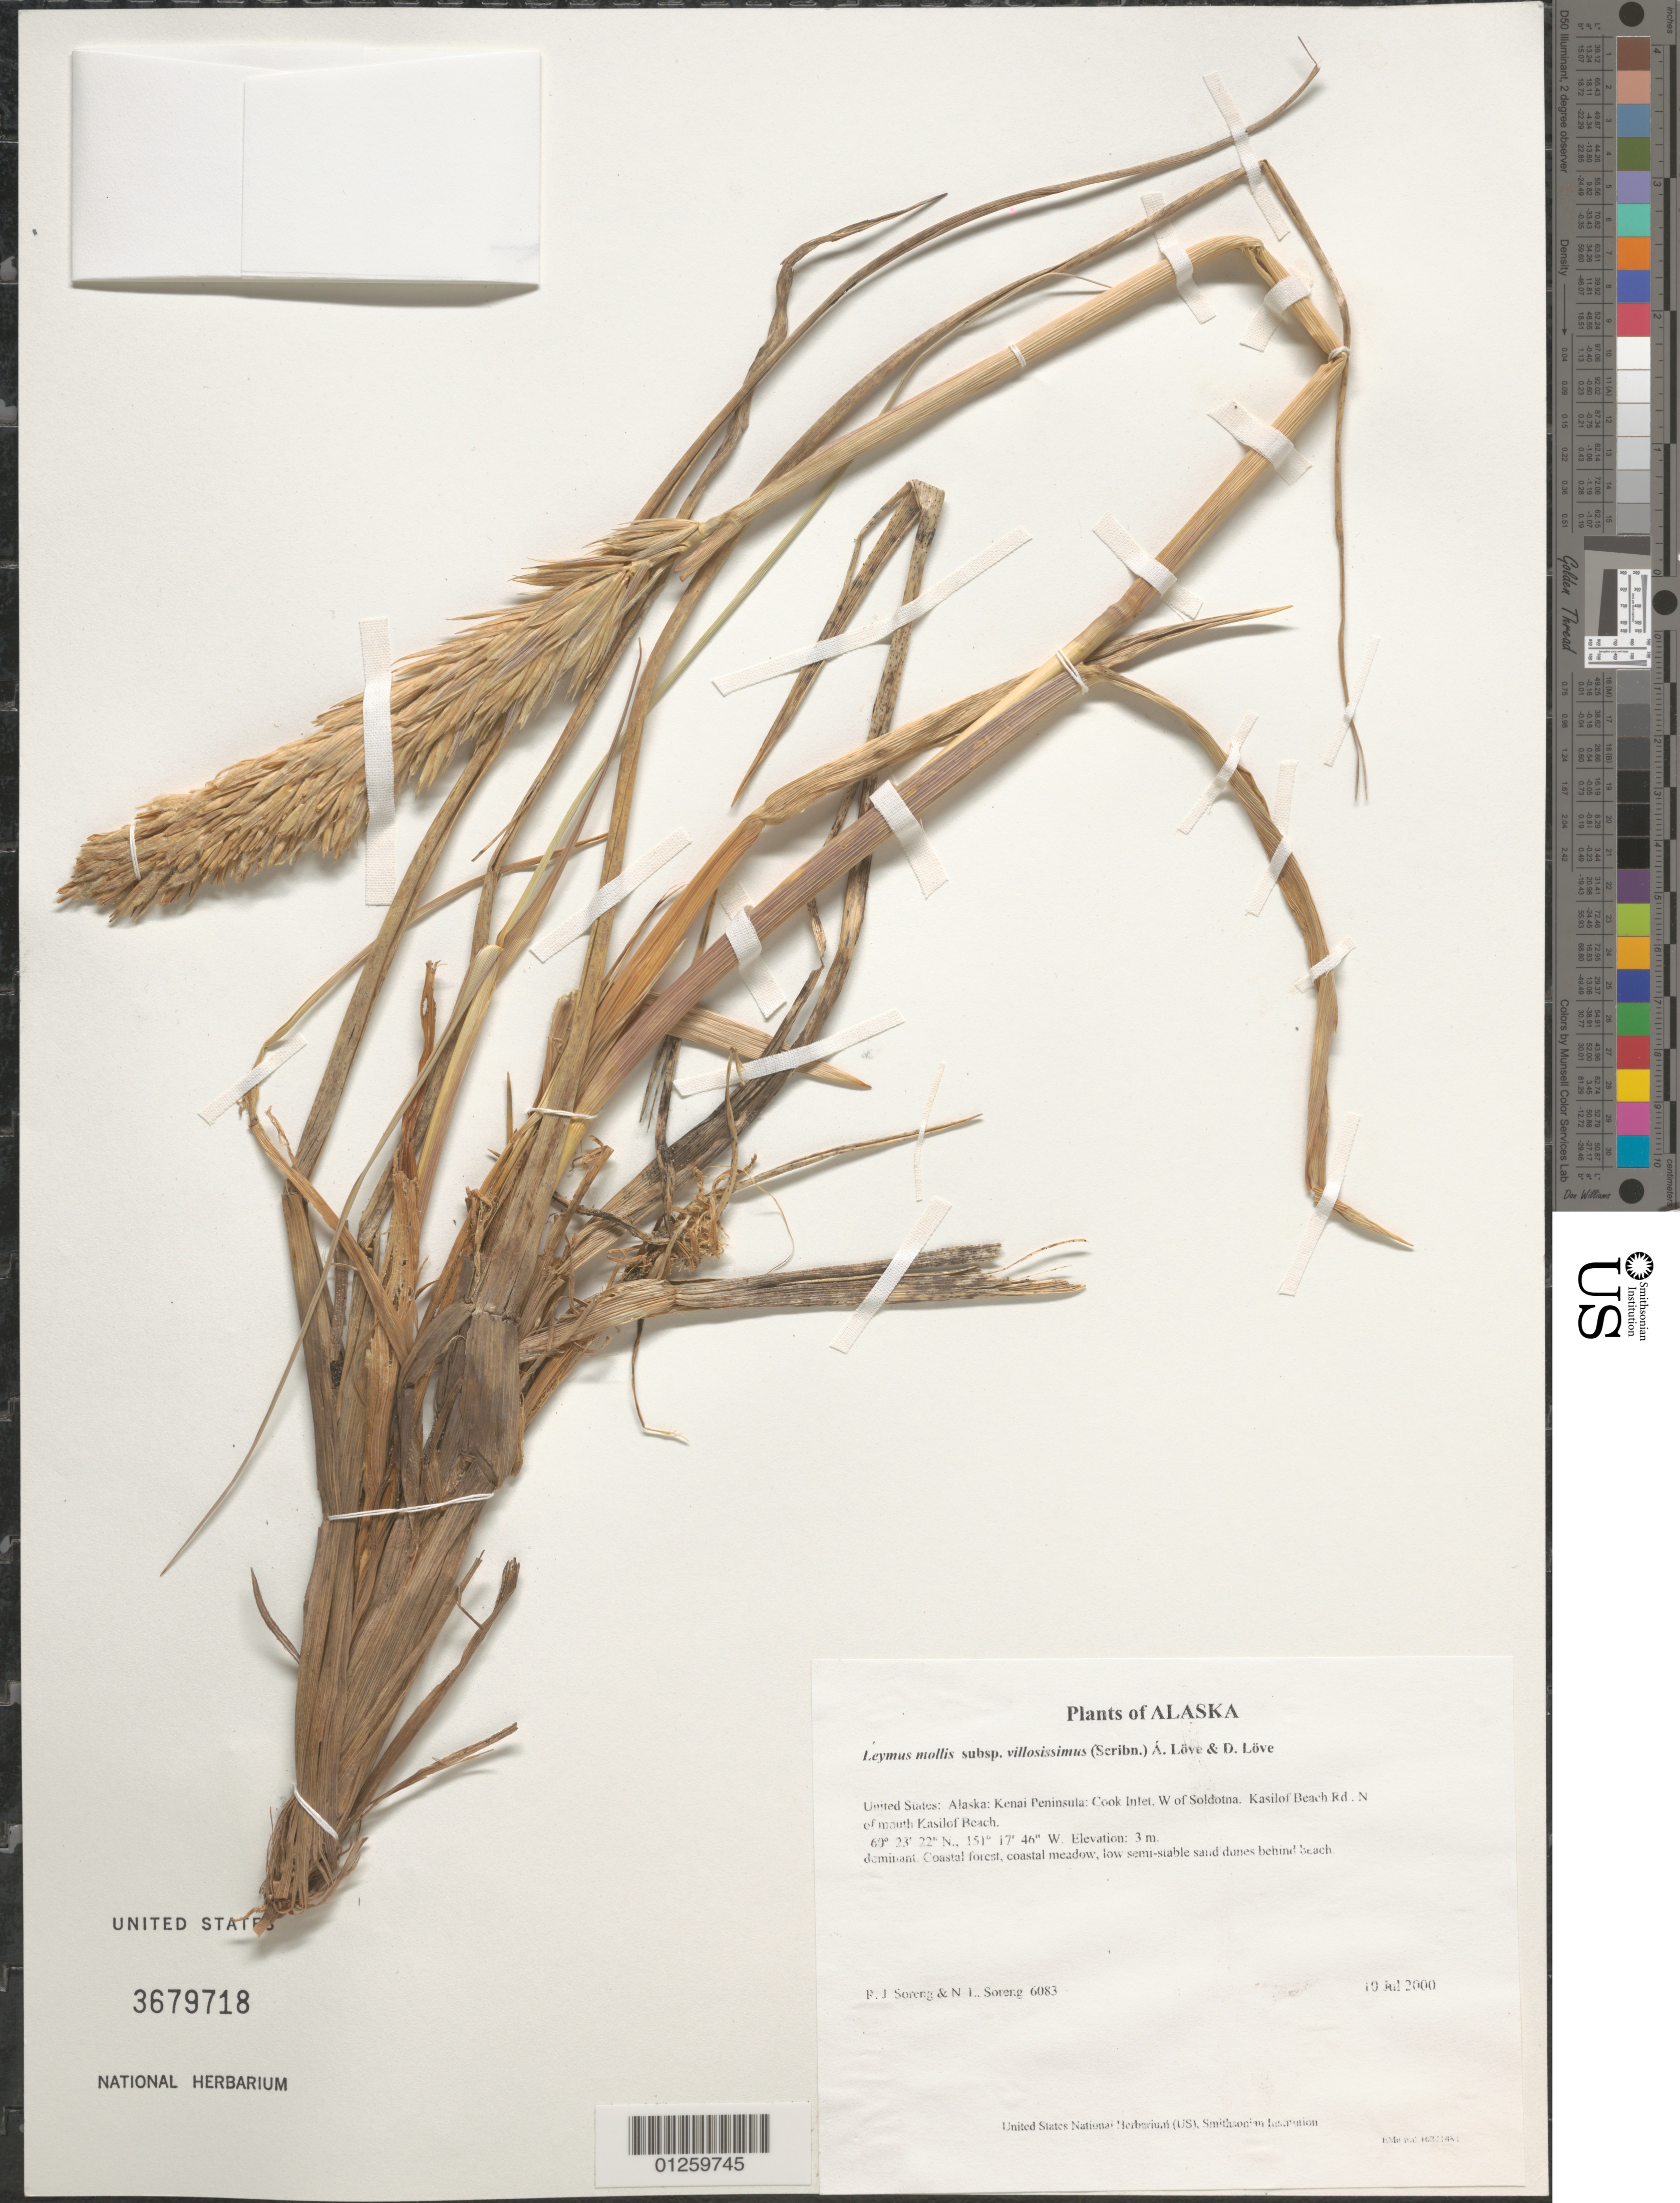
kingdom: Plantae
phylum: Tracheophyta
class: Liliopsida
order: Poales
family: Poaceae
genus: Leymus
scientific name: Leymus mollis subsp. villosissimus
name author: (Scribn.) Á. Löve & D. Löve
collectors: R. J. Soreng & N. L. Soreng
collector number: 6083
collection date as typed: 10 Jul 2000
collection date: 2000-07-10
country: United States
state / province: Alaska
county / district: Kenai Peninsula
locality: Cook InIet, W of Soldotna. Kasilof Beach Rd., N of mouth Kasilof Beach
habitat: Coastal forest, coastal meadow, low semi-stable sand dunes behind beach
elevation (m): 3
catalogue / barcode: US 3679718